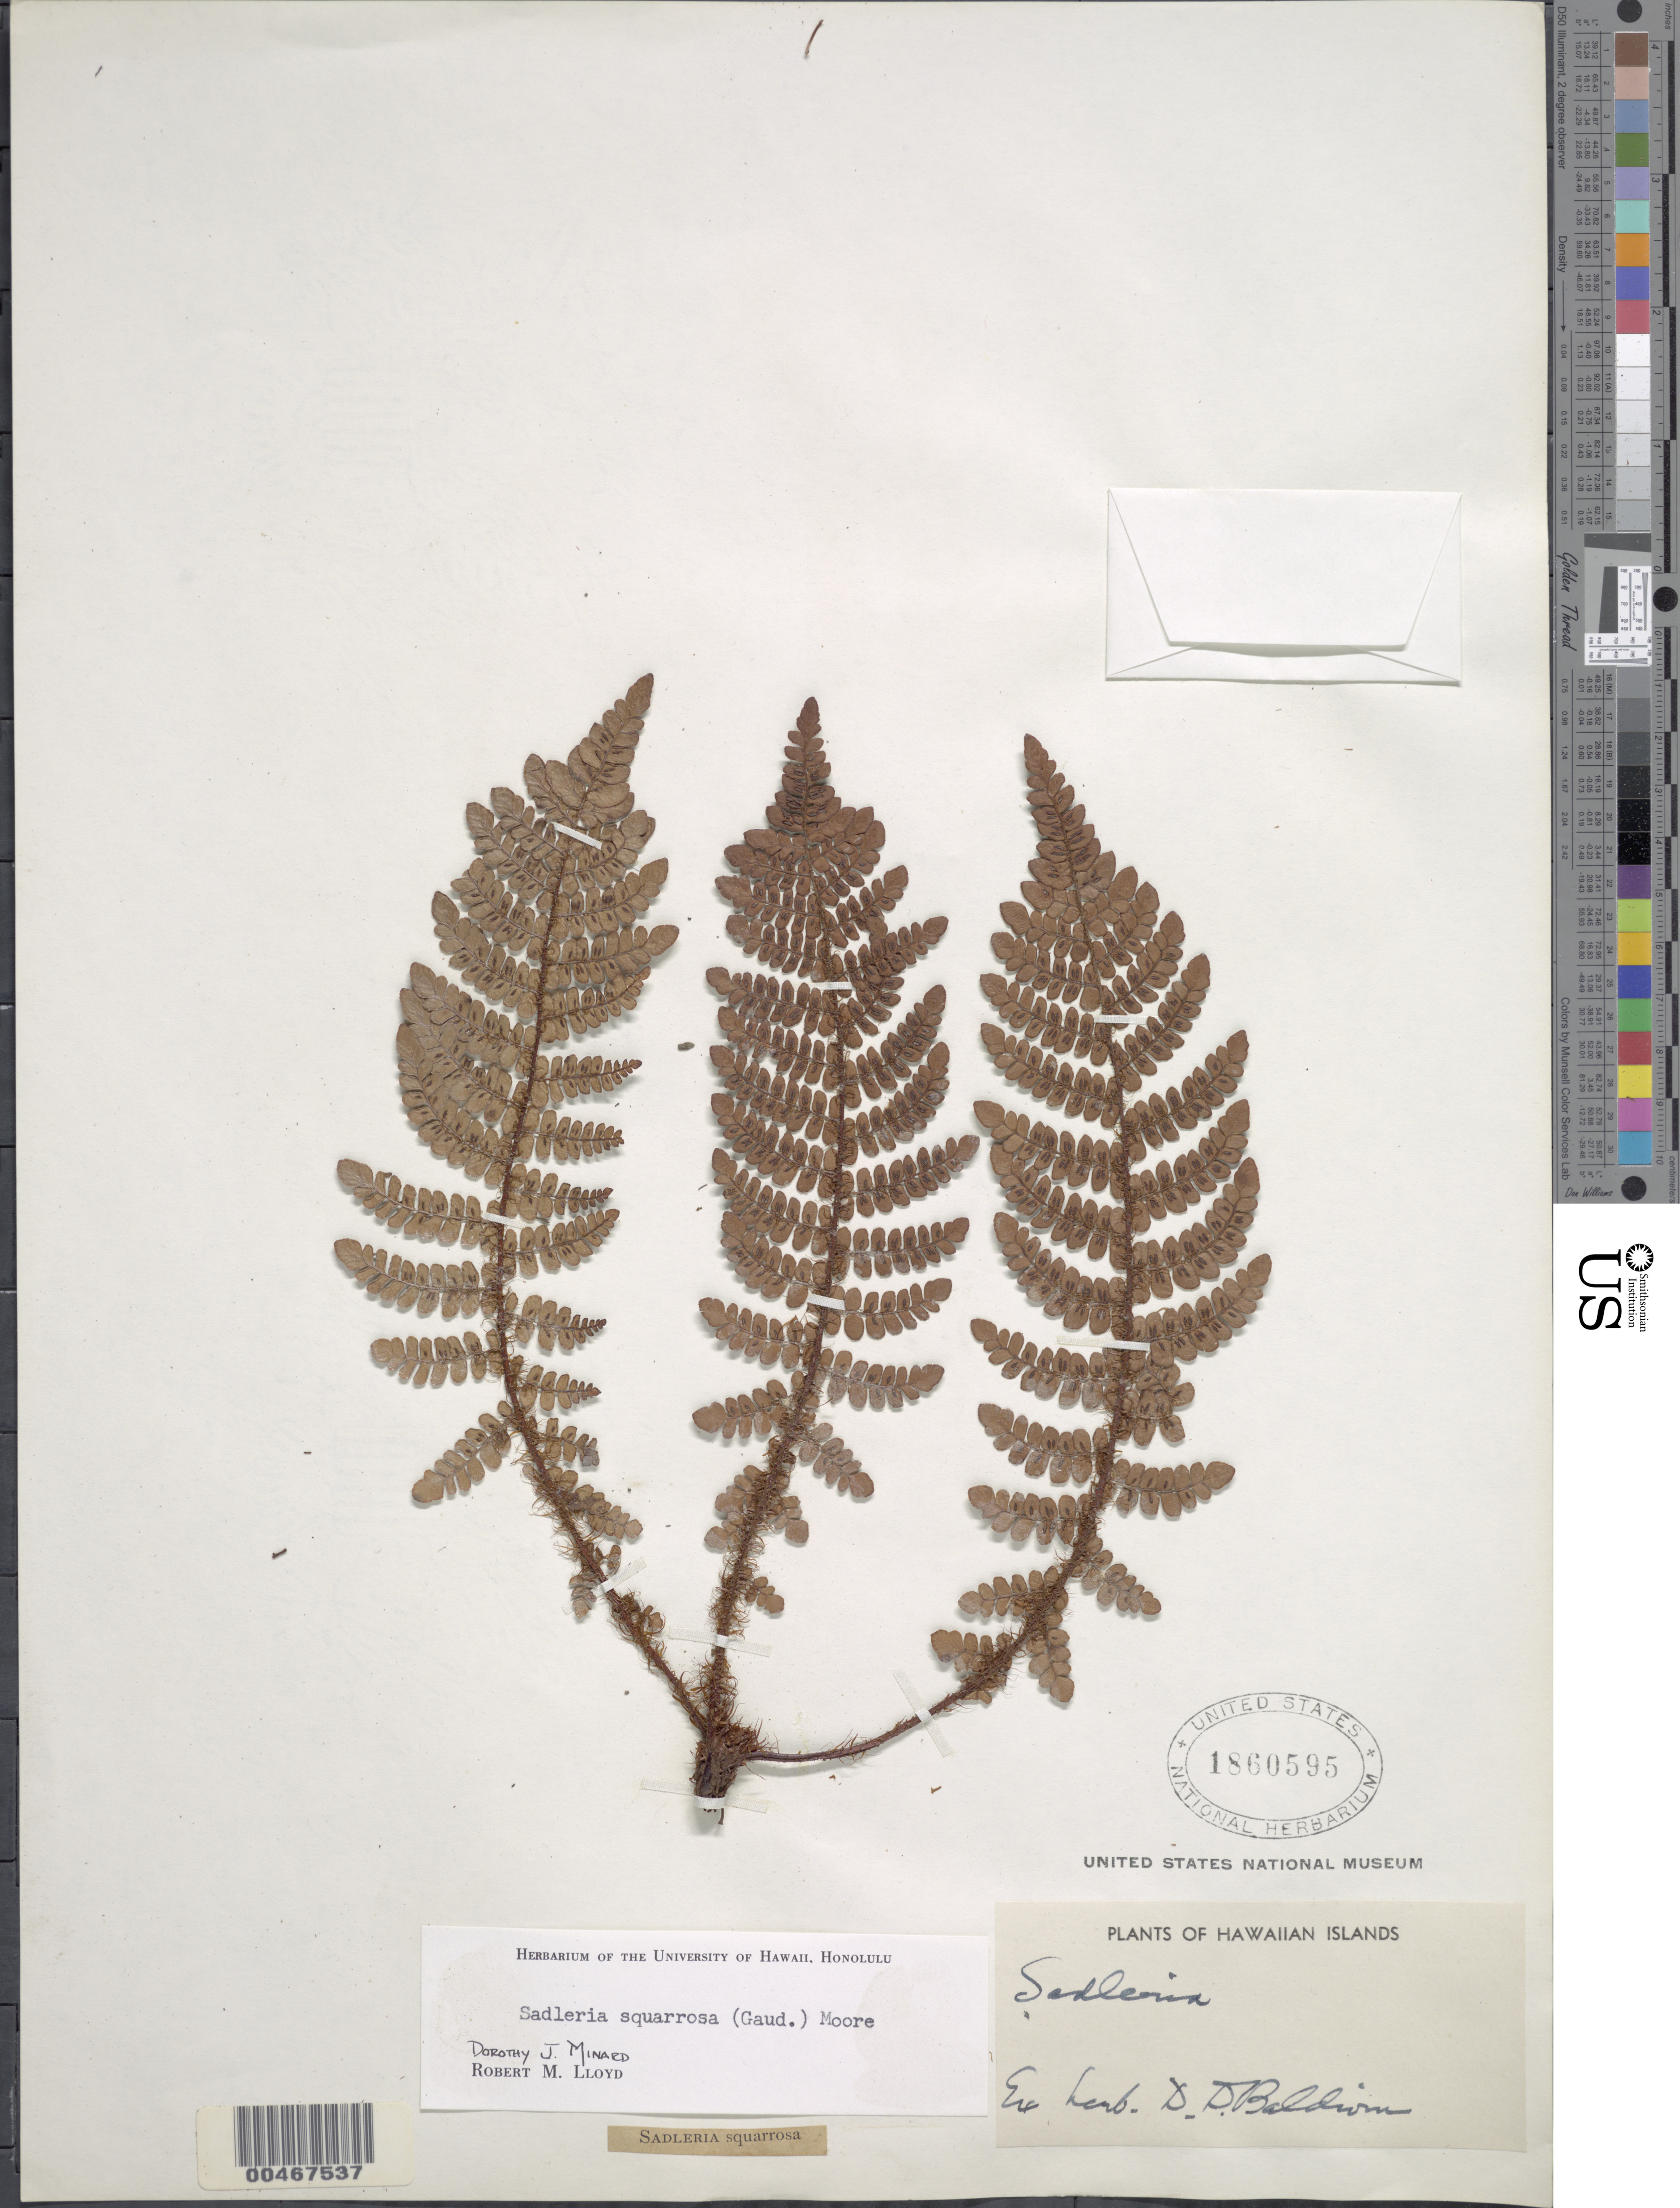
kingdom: Plantae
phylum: Tracheophyta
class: Polypodiopsida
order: Polypodiales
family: Blechnaceae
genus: Sadleria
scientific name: Sadleria squarrosa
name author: (Gaudich.) T. Moore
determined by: Minard, D. J.; Lloyd, R. M.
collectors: D. Baldwin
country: United States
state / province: Hawaii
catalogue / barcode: US 1860595